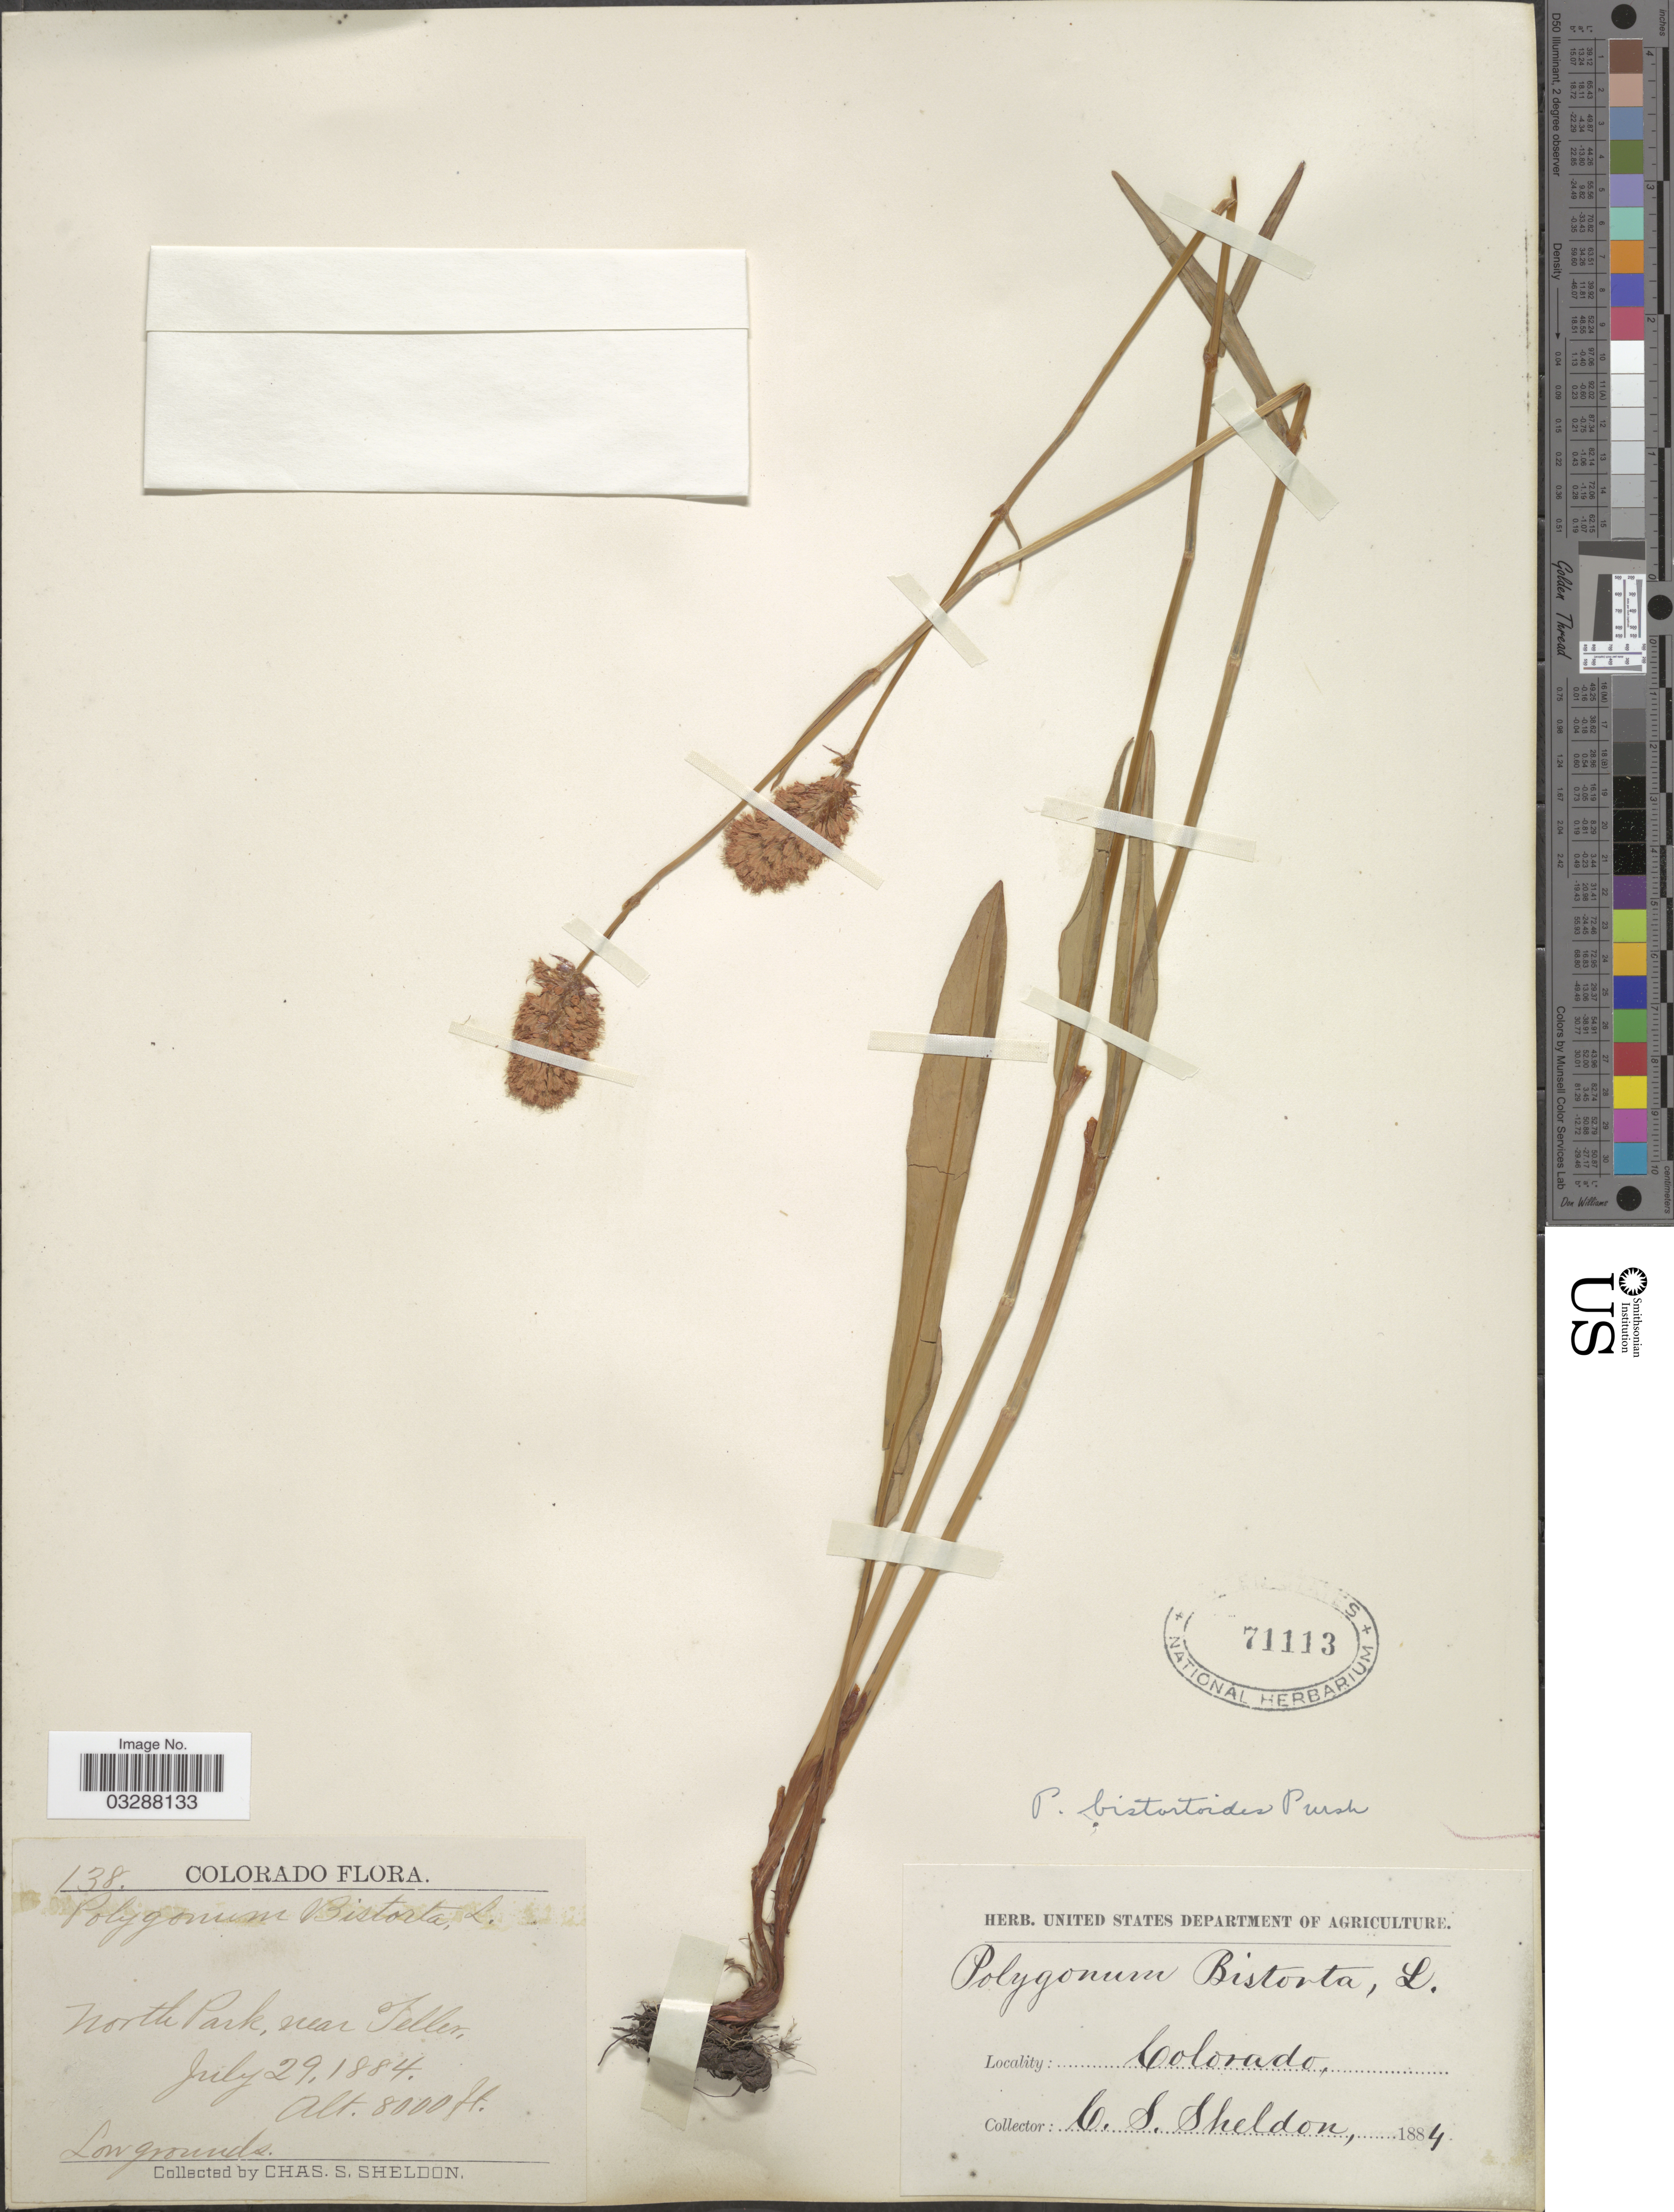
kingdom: Plantae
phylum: Tracheophyta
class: Magnoliopsida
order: Caryophyllales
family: Polygonaceae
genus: Bistorta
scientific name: Bistorta bistortoides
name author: (Pursh) Small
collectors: C. S. Sheldon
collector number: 138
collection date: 1884-07-29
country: United States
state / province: Colorado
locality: North Park, near Teller.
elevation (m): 2438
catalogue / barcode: US 71113